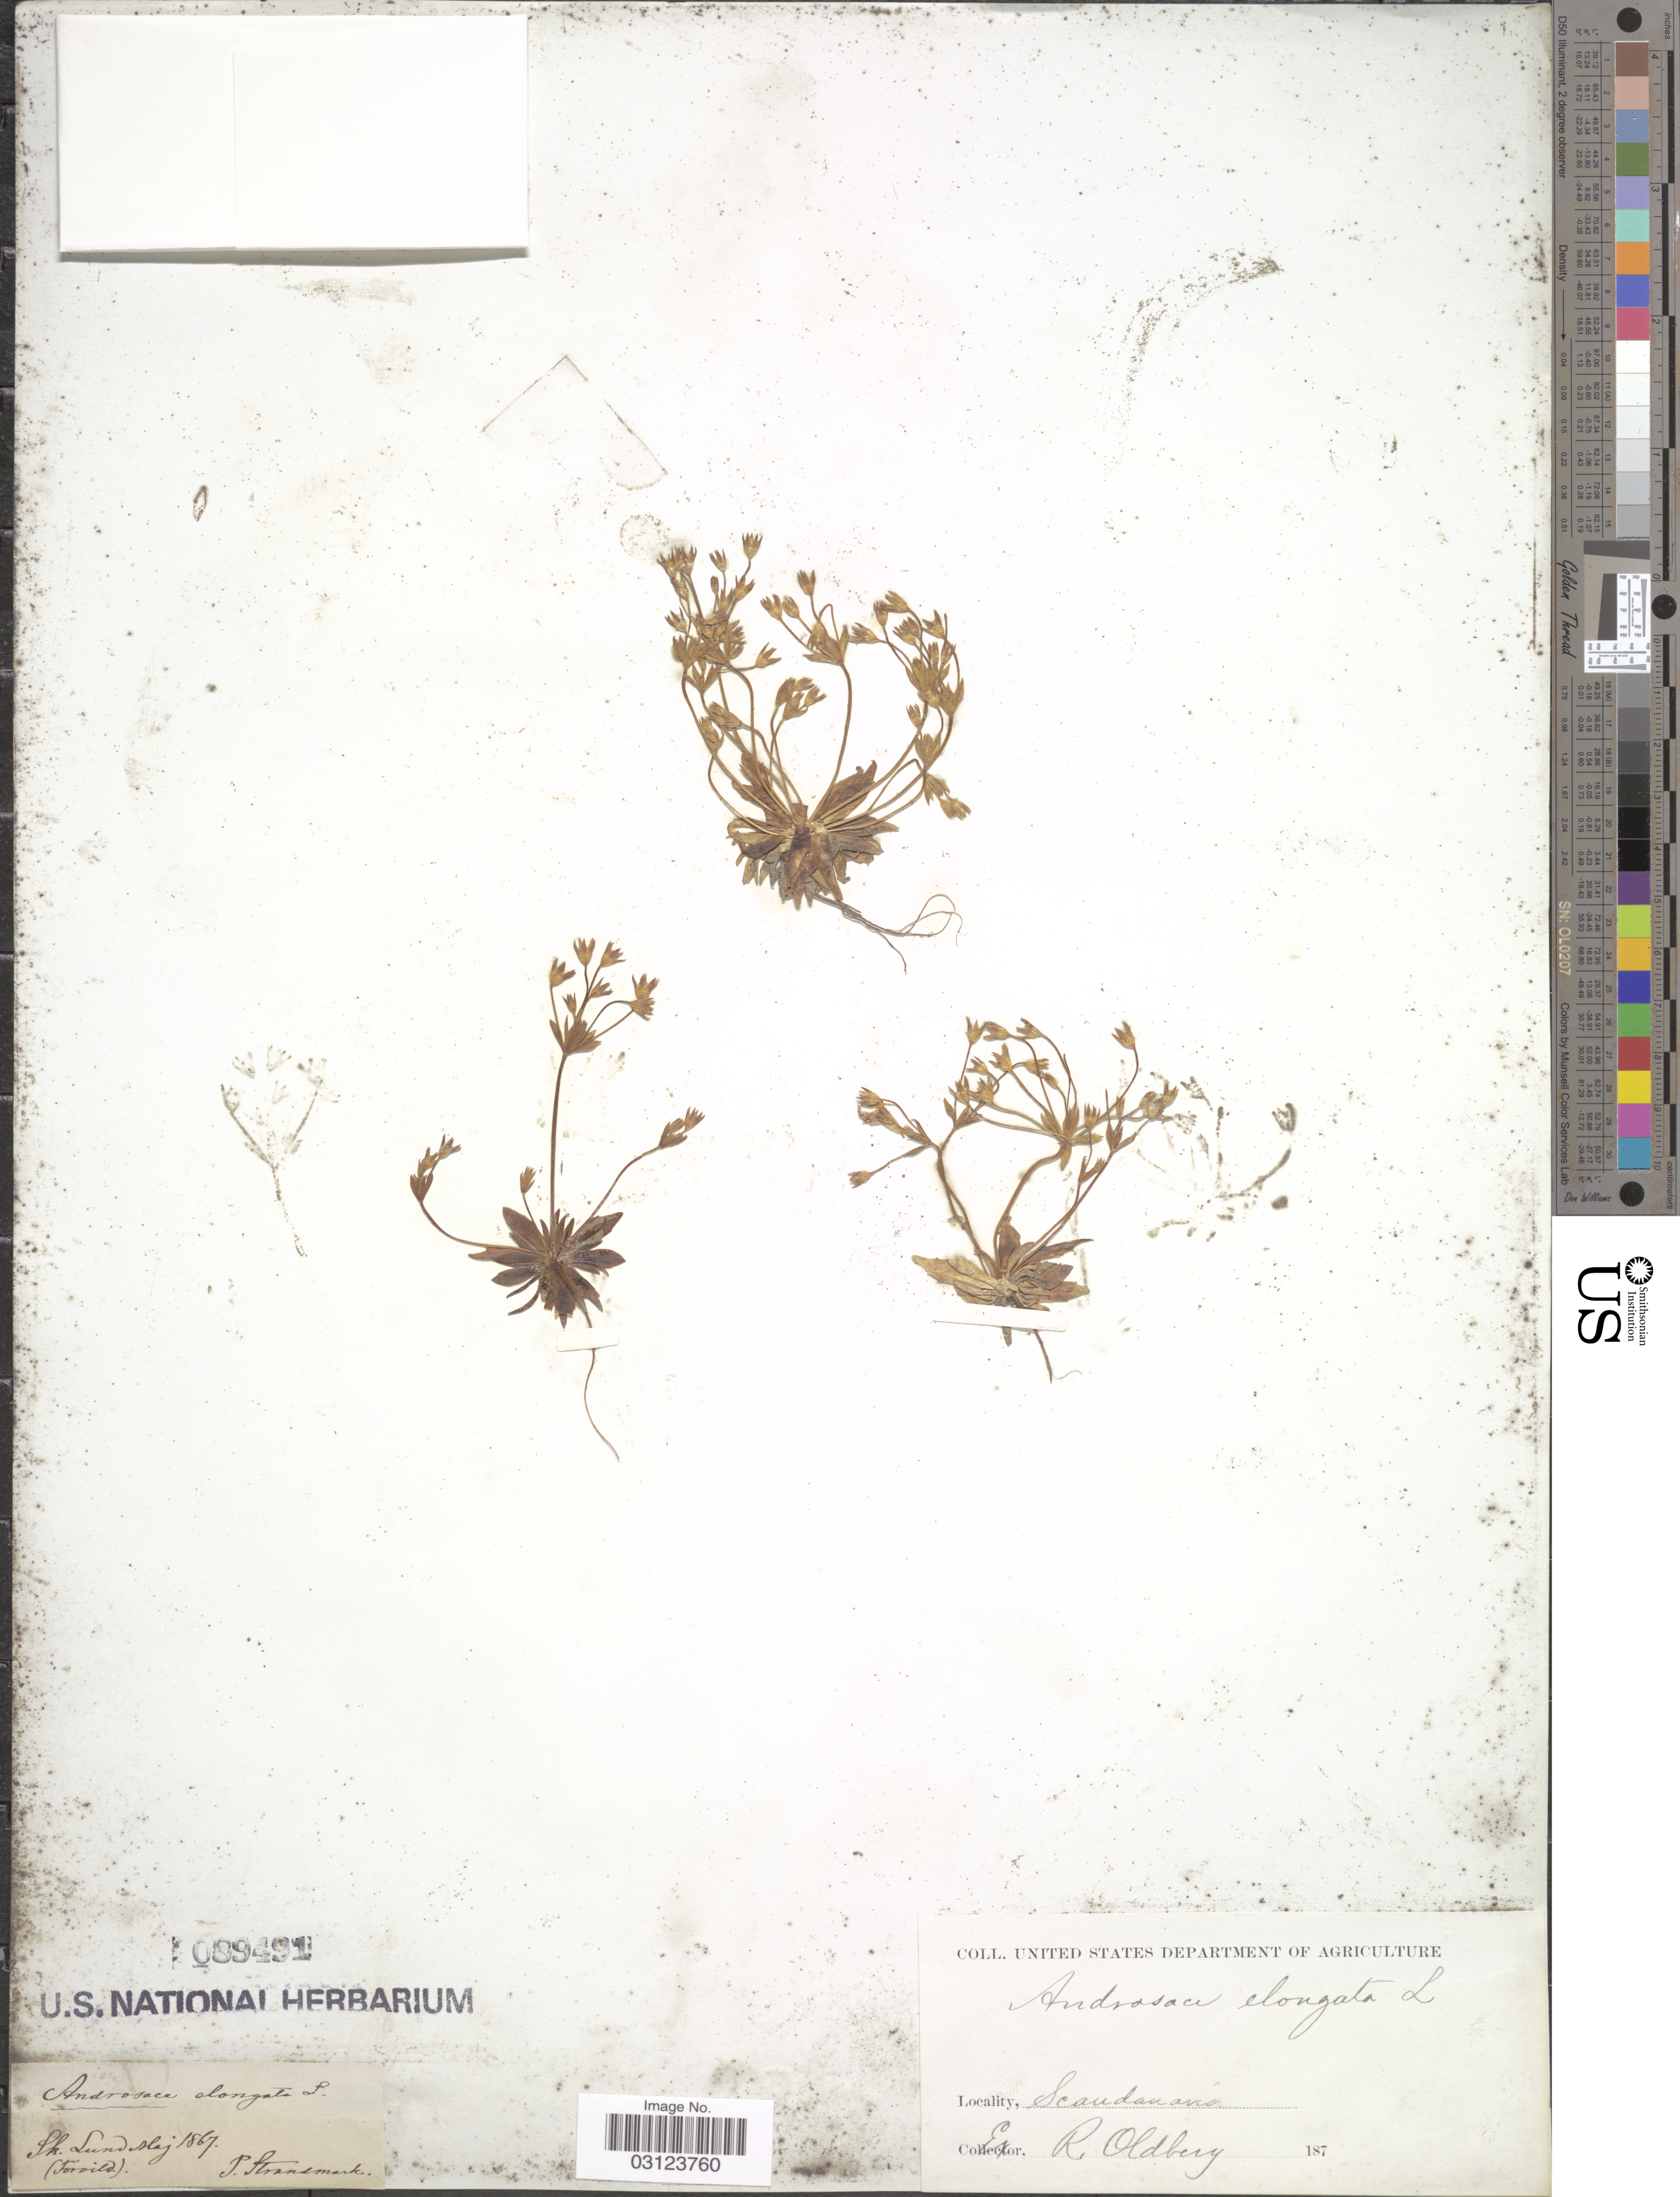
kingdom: Plantae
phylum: Tracheophyta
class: Magnoliopsida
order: Ericales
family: Primulaceae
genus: Androsace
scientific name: Androsace elongata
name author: L.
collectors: P. Strandmark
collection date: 1867-05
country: Sweden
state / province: Skåne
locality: Sk. Lund (Forvild). Scandanavia.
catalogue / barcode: US 89491